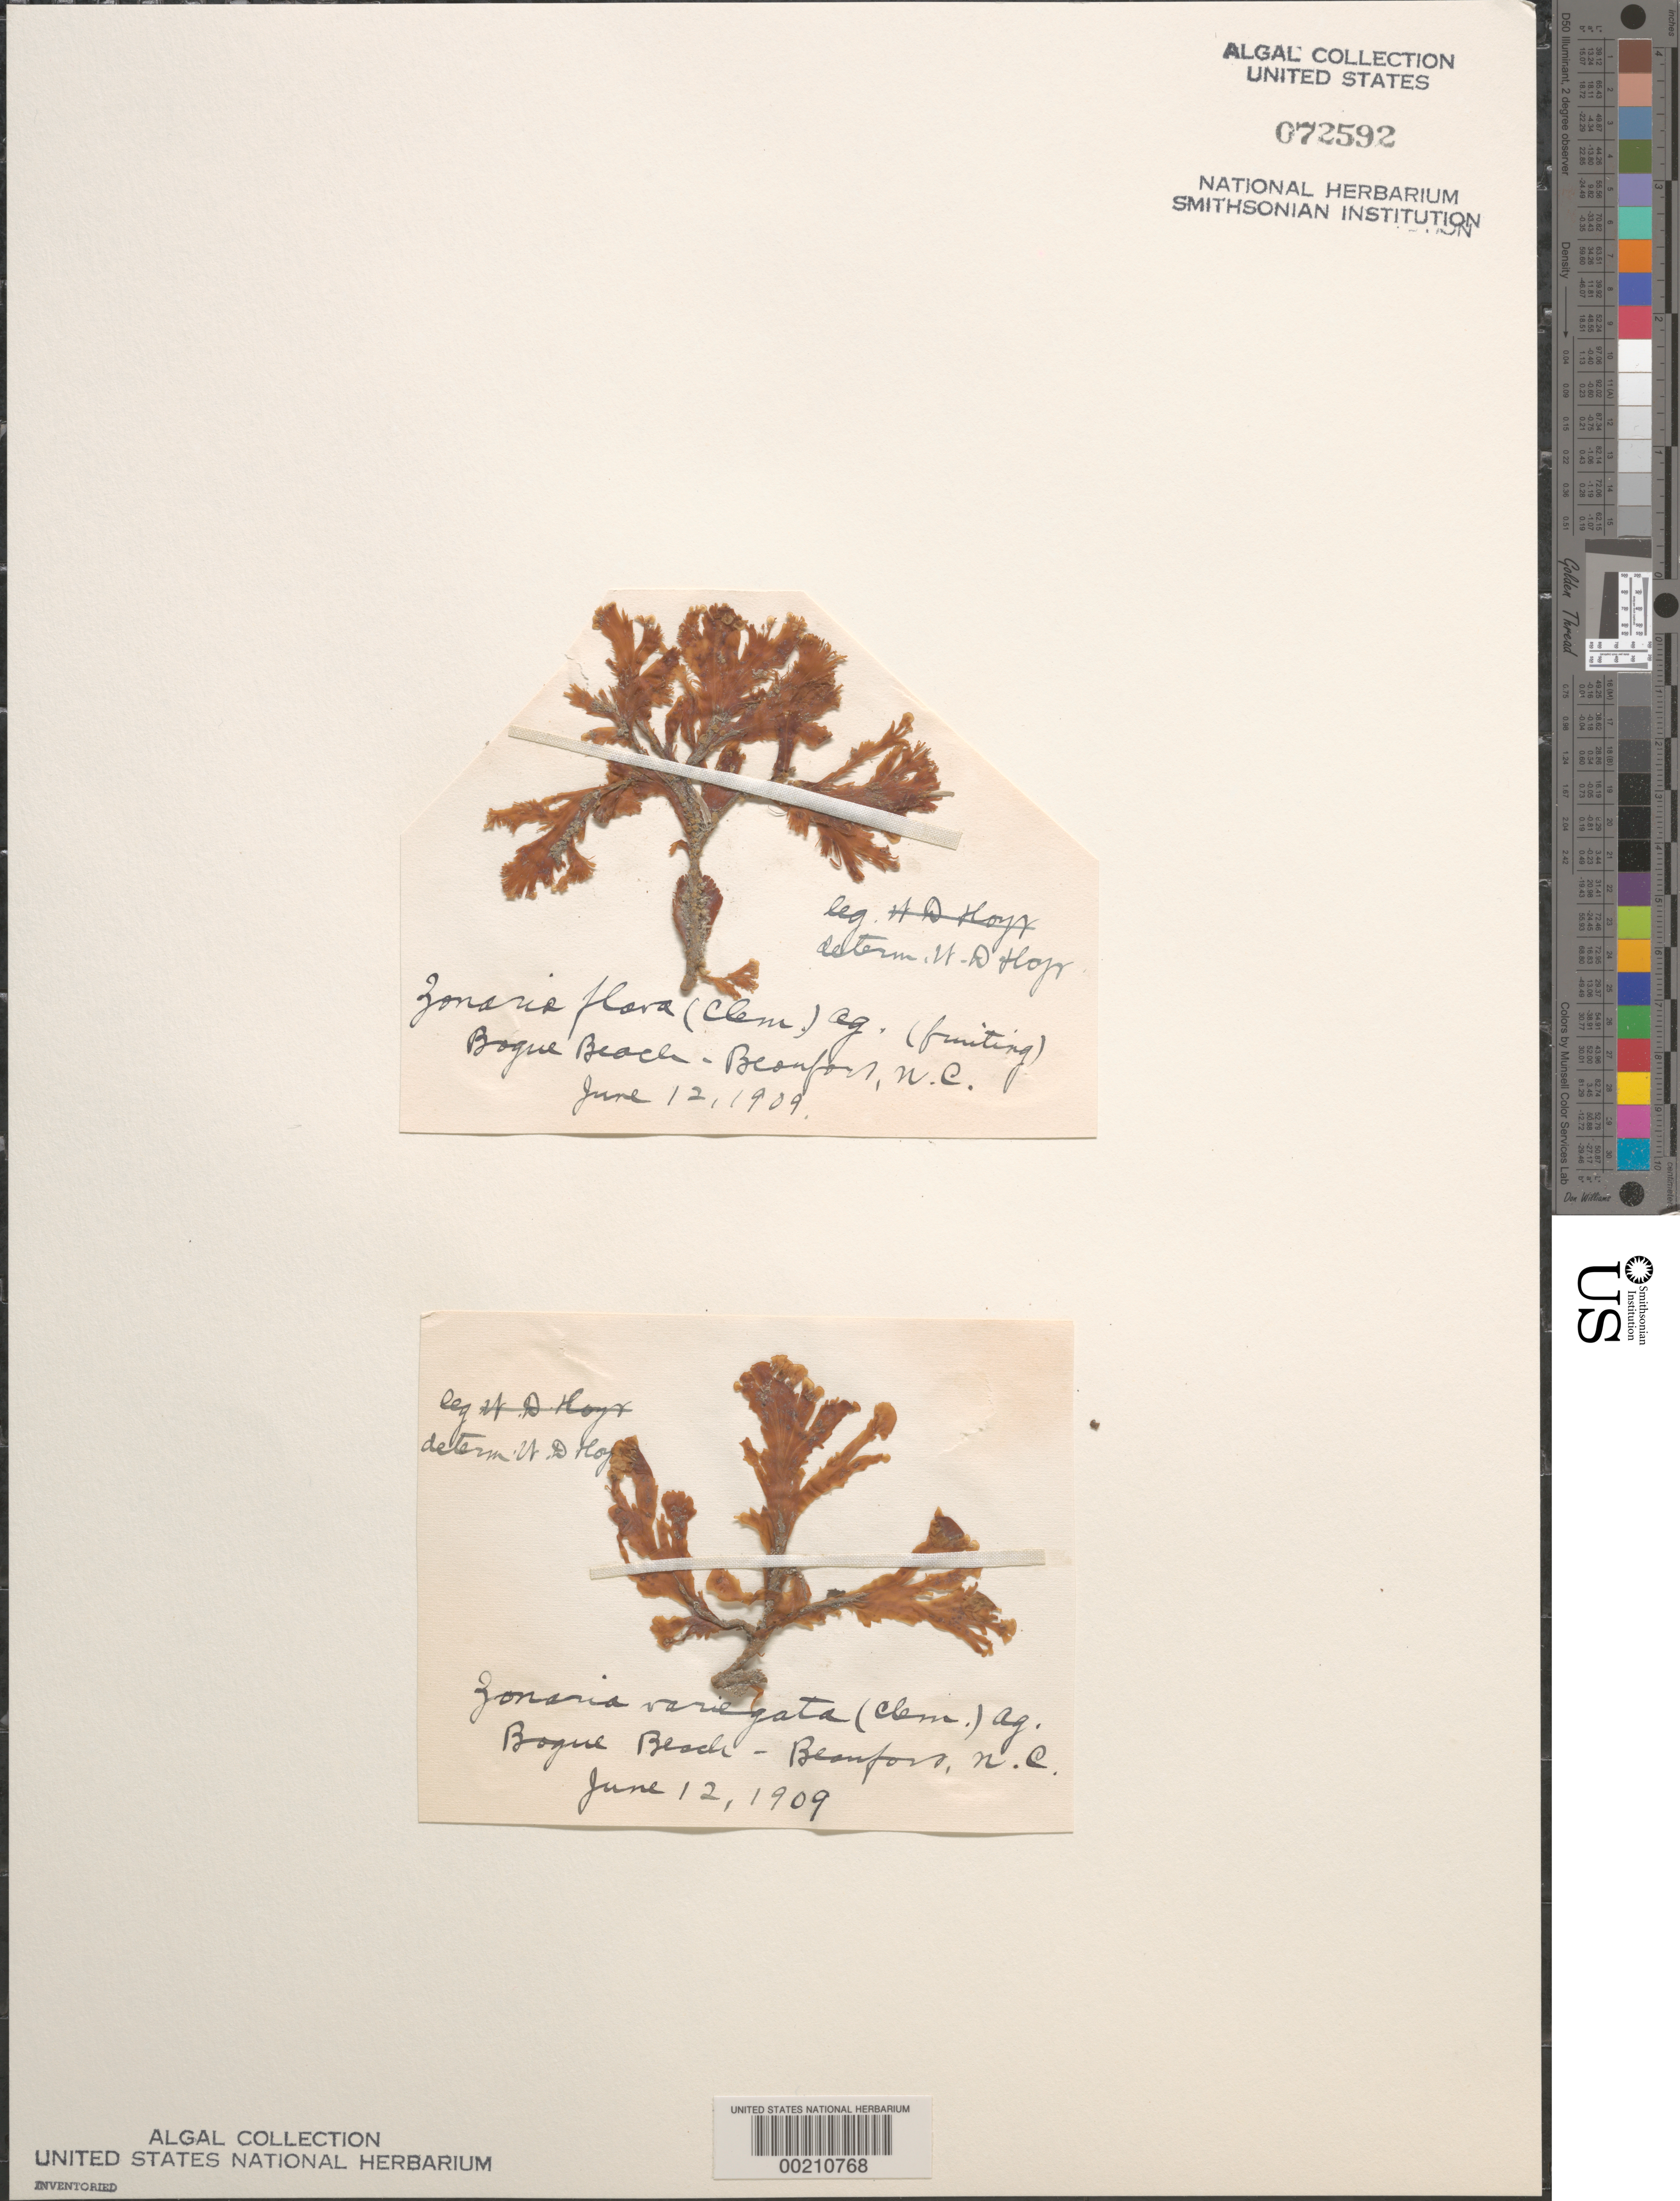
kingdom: Chromista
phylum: Ochrophyta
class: Phaeophyceae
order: Dictyotales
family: Dictyotaceae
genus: Gymnosorus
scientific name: Gymnosorus collaris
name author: (C. Agardh) J. Agardh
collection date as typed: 12 Jun 1908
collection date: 1908-06-12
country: United States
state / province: North Carolina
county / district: Carteret County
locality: Beaufort, Bogue Beach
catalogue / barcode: US 72592